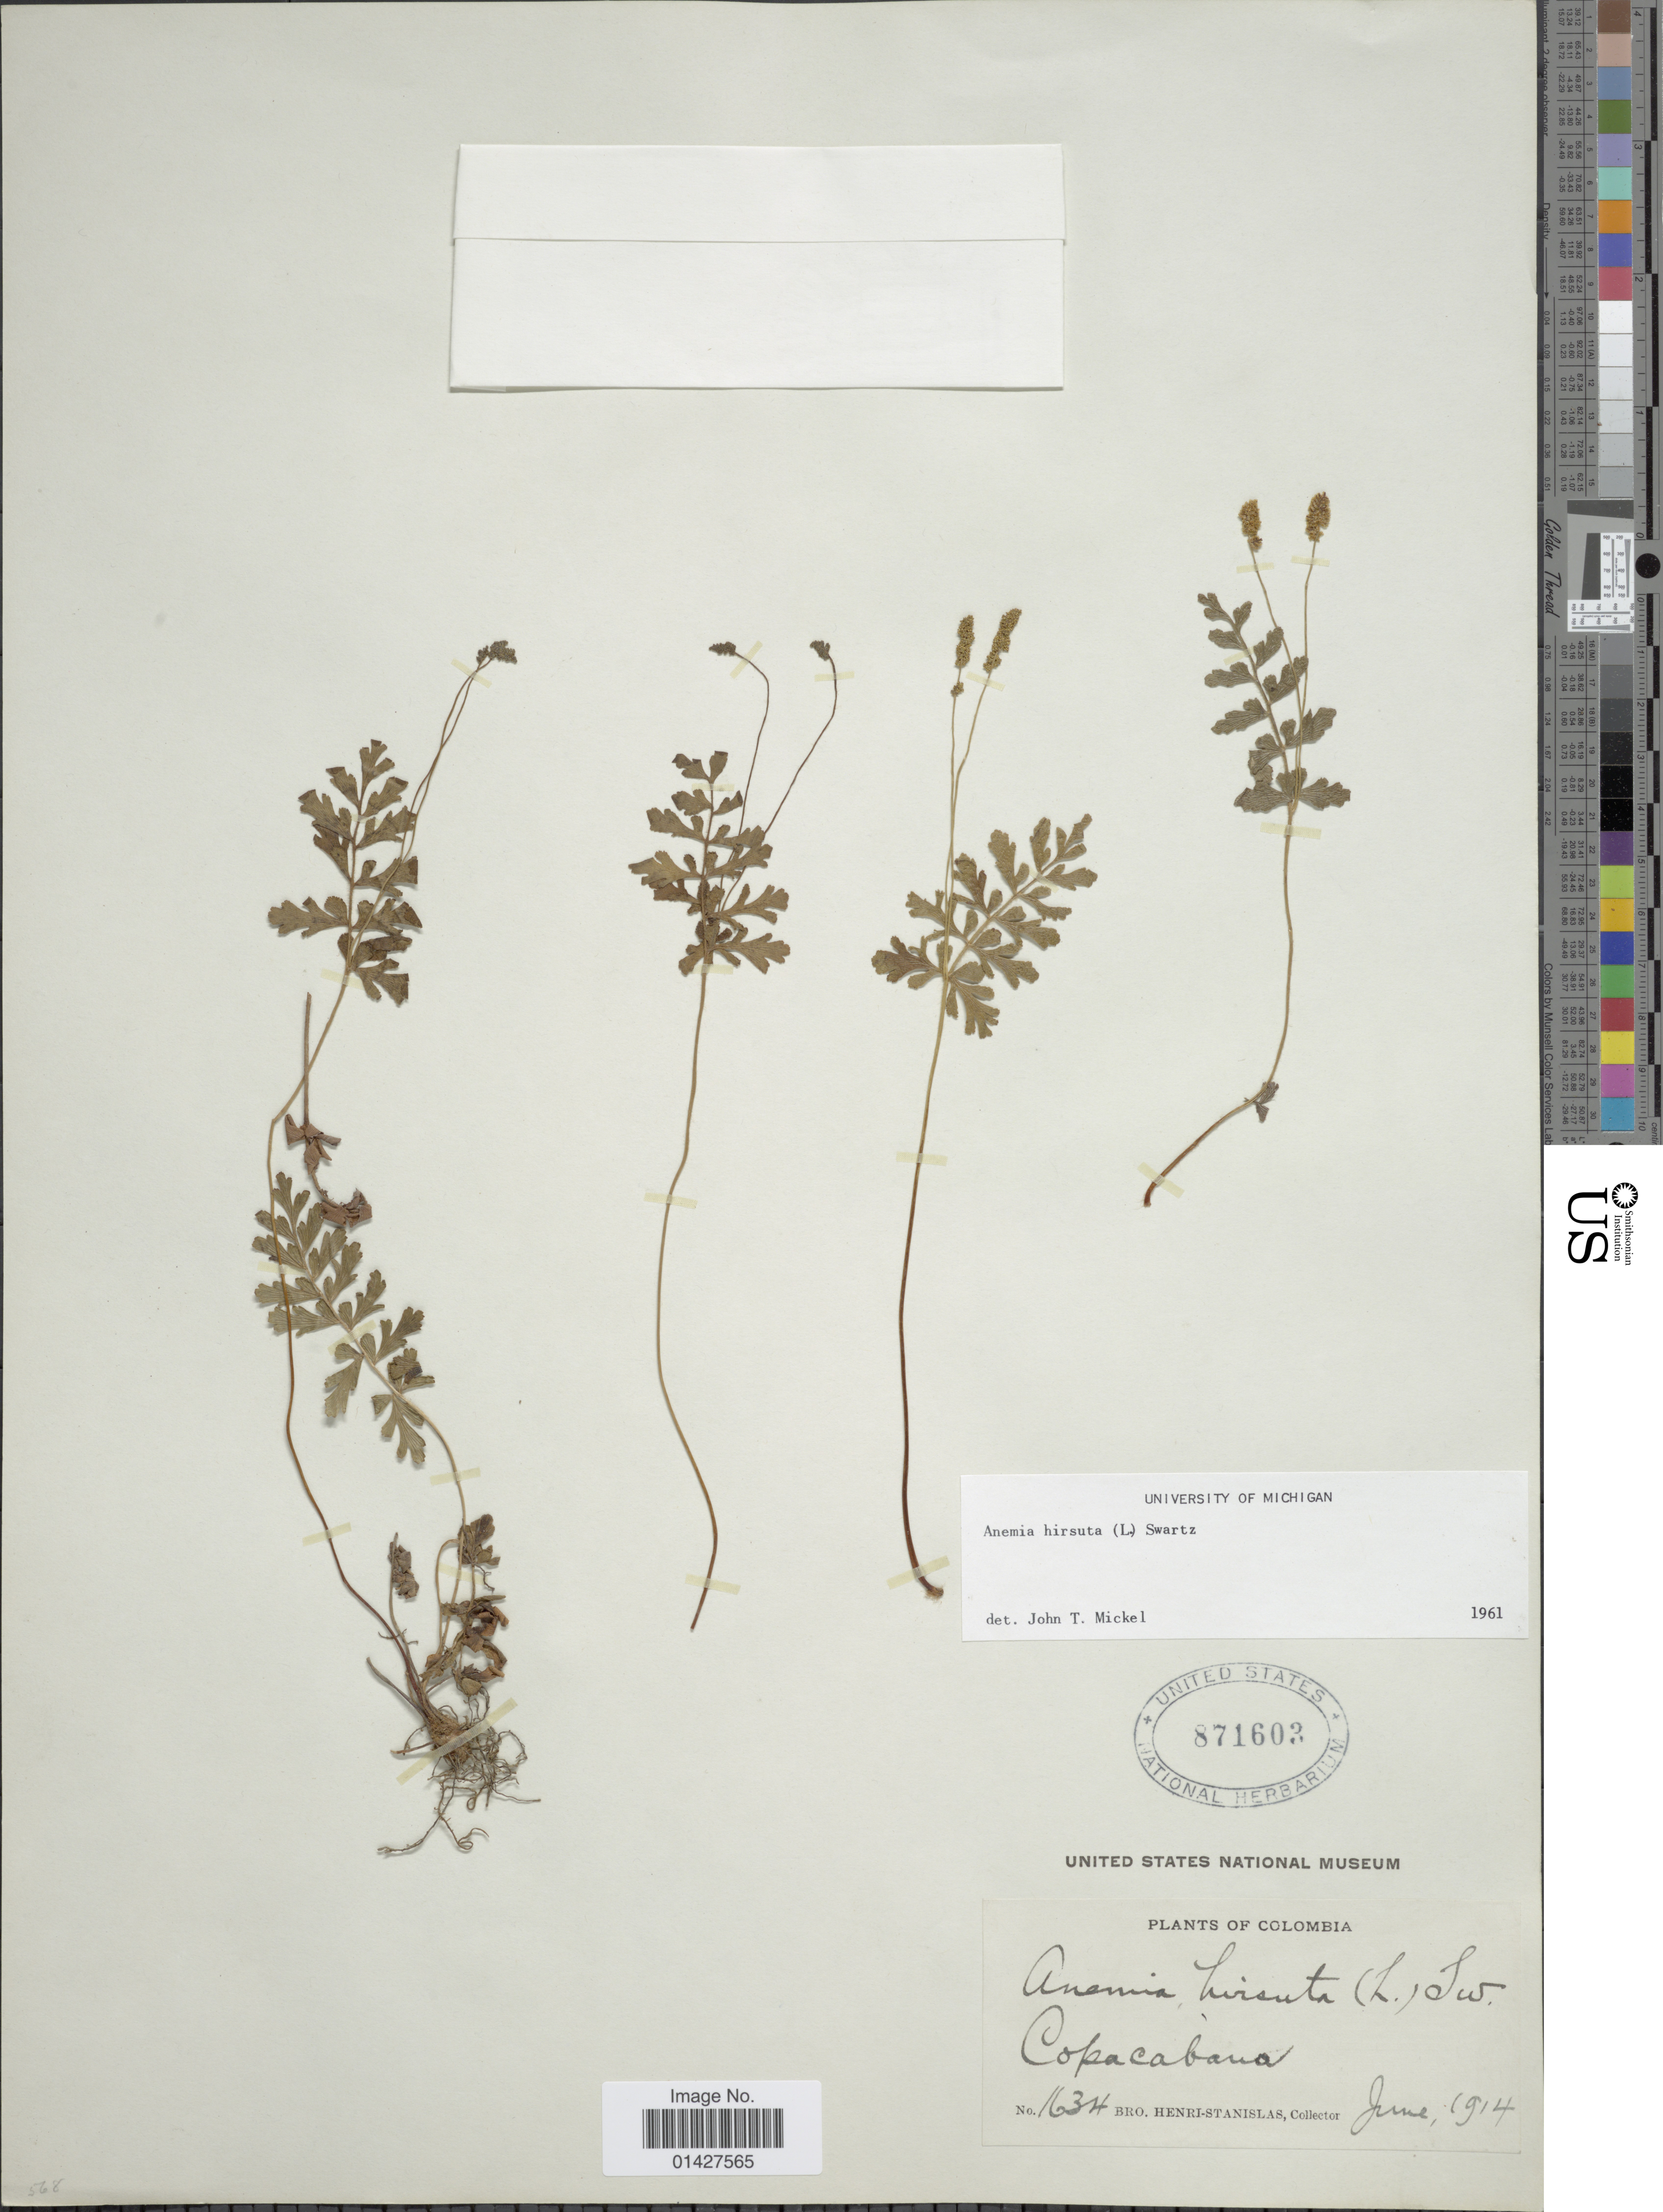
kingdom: Plantae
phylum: Tracheophyta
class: Polypodiopsida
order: Schizaeales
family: Anemiaceae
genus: Anemia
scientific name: Anemia hirsuta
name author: (L.) Sw.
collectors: Henri-Stanislas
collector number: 1634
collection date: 1914-06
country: Colombia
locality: Copacabana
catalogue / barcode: US 871603